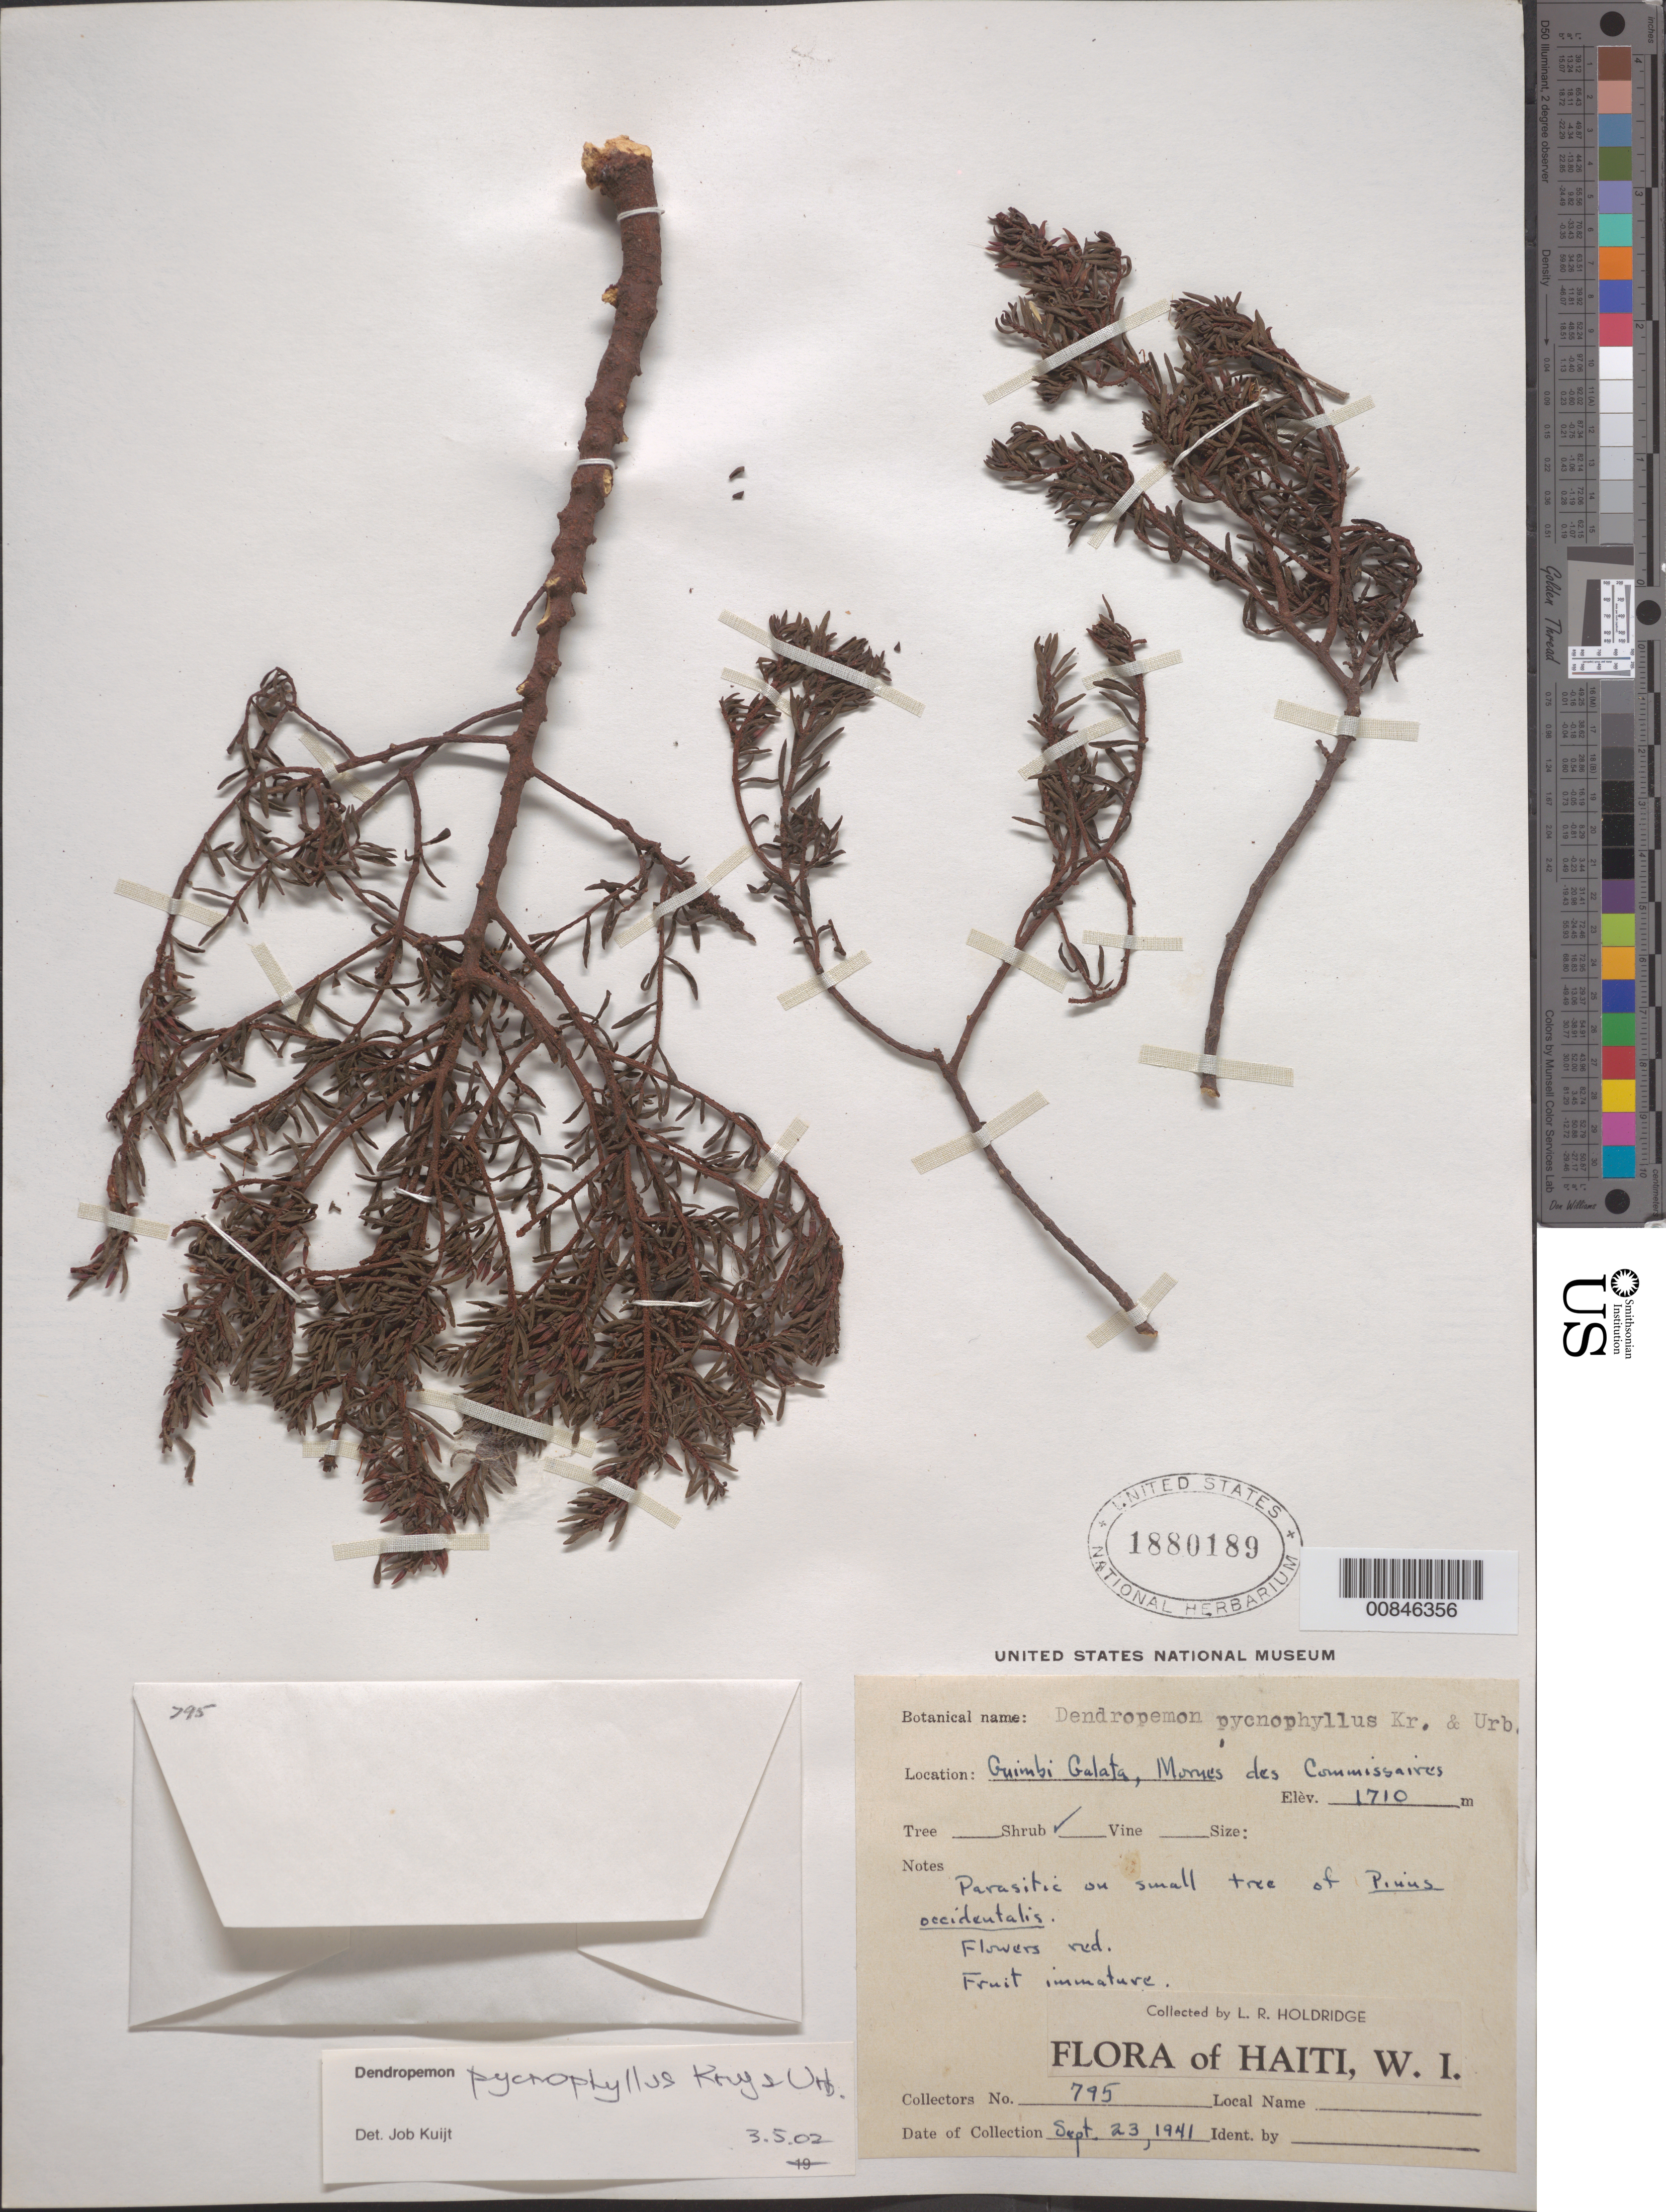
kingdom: Plantae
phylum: Tracheophyta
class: Magnoliopsida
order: Santalales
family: Loranthaceae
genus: Dendropemon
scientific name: Dendropemon pycnophyllus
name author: Krug & Urb.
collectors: L. Holdridge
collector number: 795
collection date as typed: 23 Sep 1941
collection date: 1941-09-23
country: Haiti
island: Hispaniola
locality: Guimbi Galata, Mornes des Commissaires.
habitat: On small tree of Pinus occidentalis.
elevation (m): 1710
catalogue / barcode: US 1880189